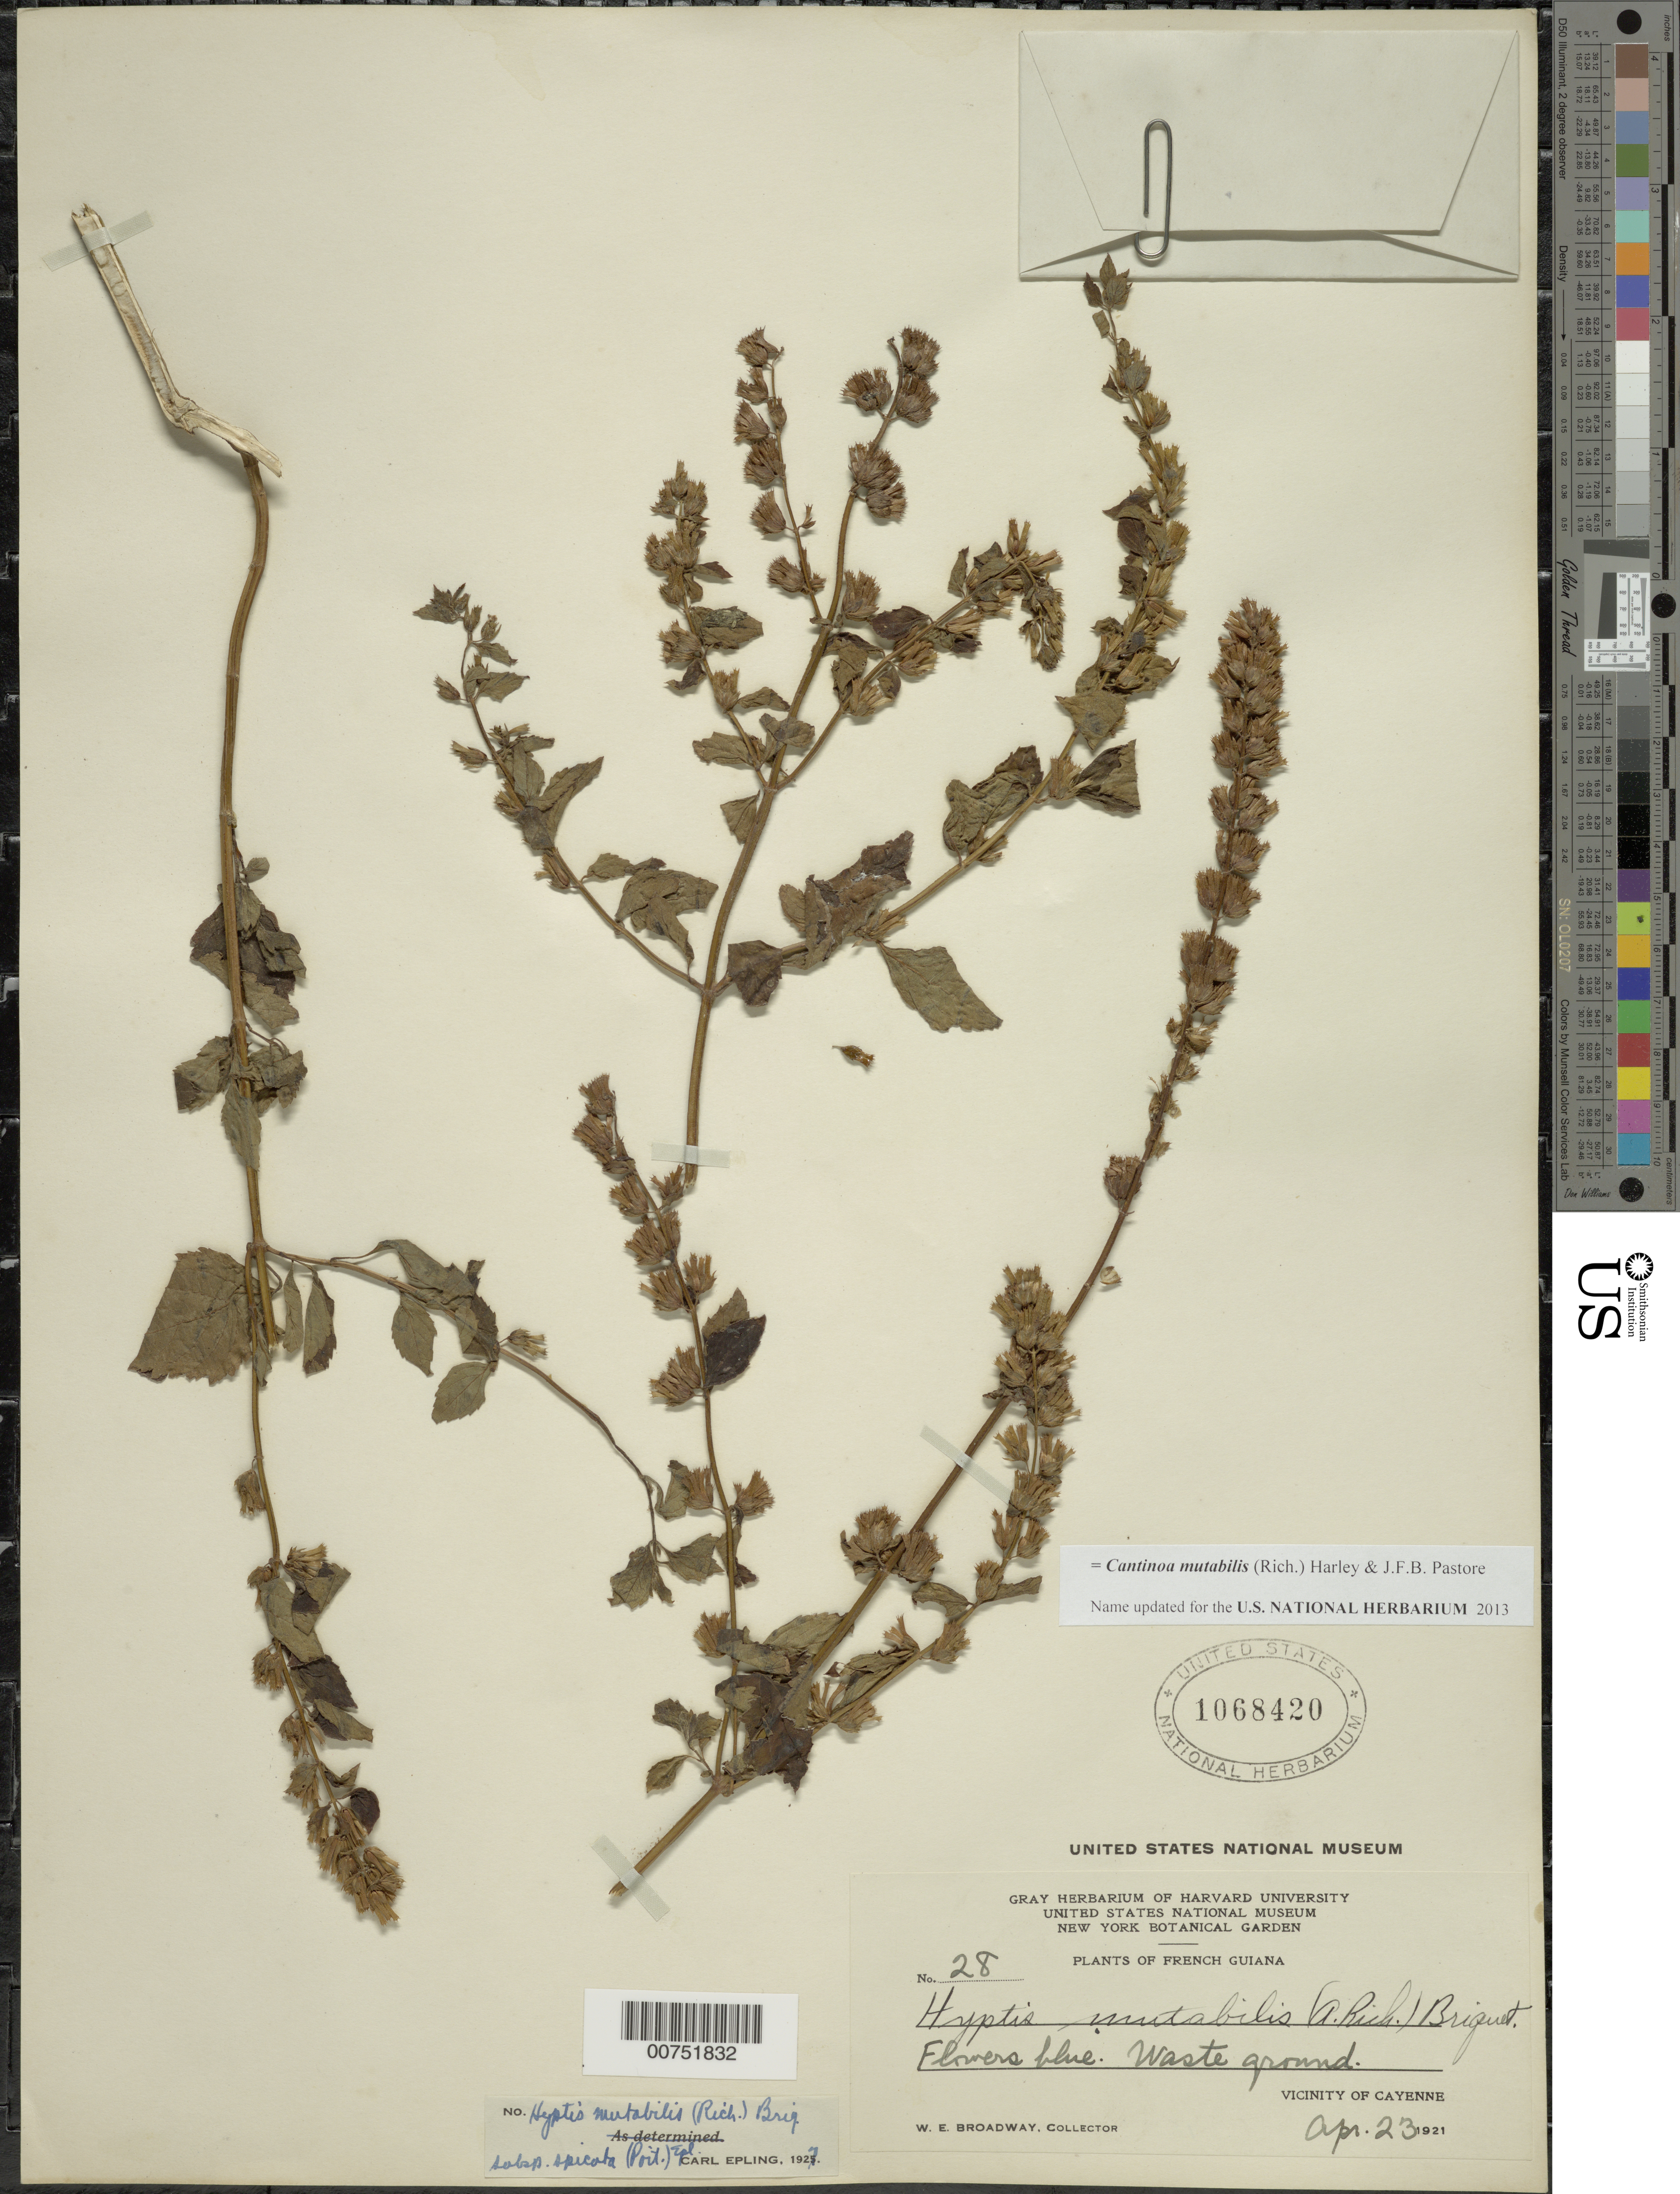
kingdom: Plantae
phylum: Tracheophyta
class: Magnoliopsida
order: Lamiales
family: Lamiaceae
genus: Hyptis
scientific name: Hyptis mutabilis var. spicata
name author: (Poit.) Briq.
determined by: Epling, C. C.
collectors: W. E. Broadway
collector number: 28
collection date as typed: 22-Apr-21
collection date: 1921-04-22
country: French Guiana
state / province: Cayenne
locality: Cayenne, vic.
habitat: Waste ground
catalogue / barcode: US 1068420